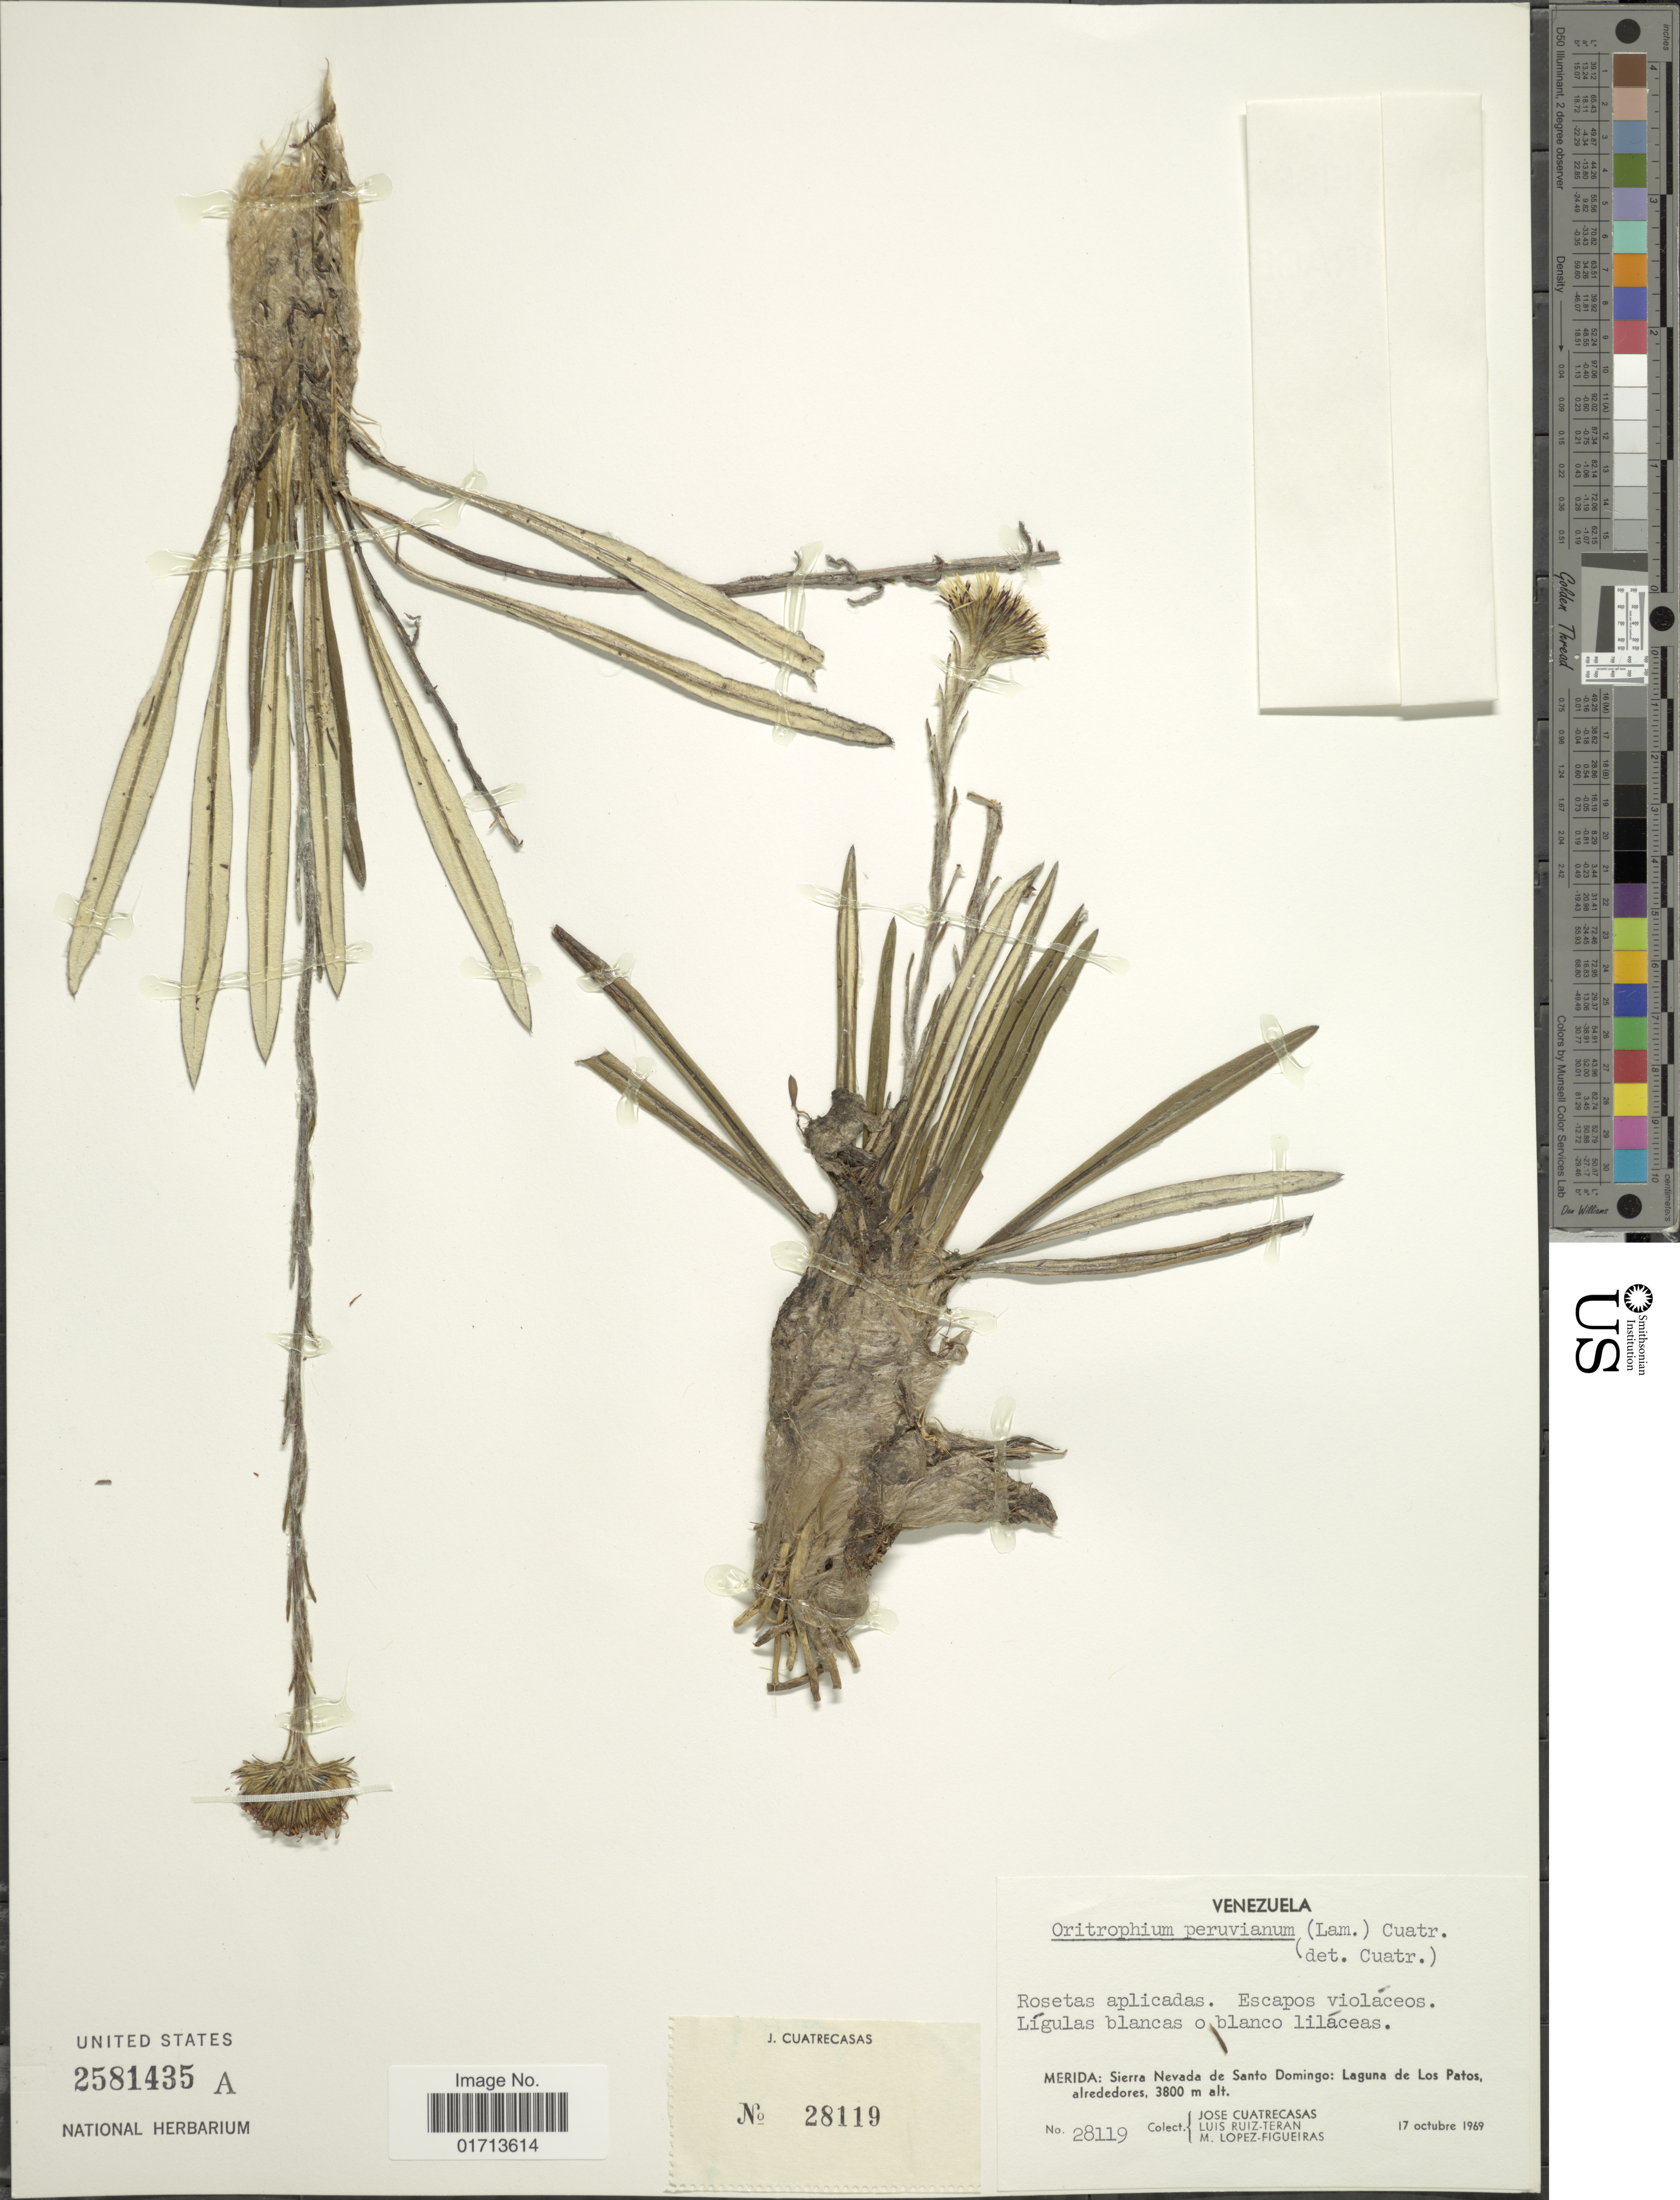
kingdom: Plantae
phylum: Tracheophyta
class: Magnoliopsida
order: Asterales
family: Asteraceae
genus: Oritrophium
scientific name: Oritrophium peruvianum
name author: (Lam.) Cuatrec.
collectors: J. Cuatrecasas, L. Teran & M. Lopéz-F.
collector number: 28119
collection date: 1969-10-17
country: Venezuela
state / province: Mérida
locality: Sierra Nevada de Santo Domingo: Laguna de Los Patos, alrededores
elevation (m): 3800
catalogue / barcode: US 2581435A